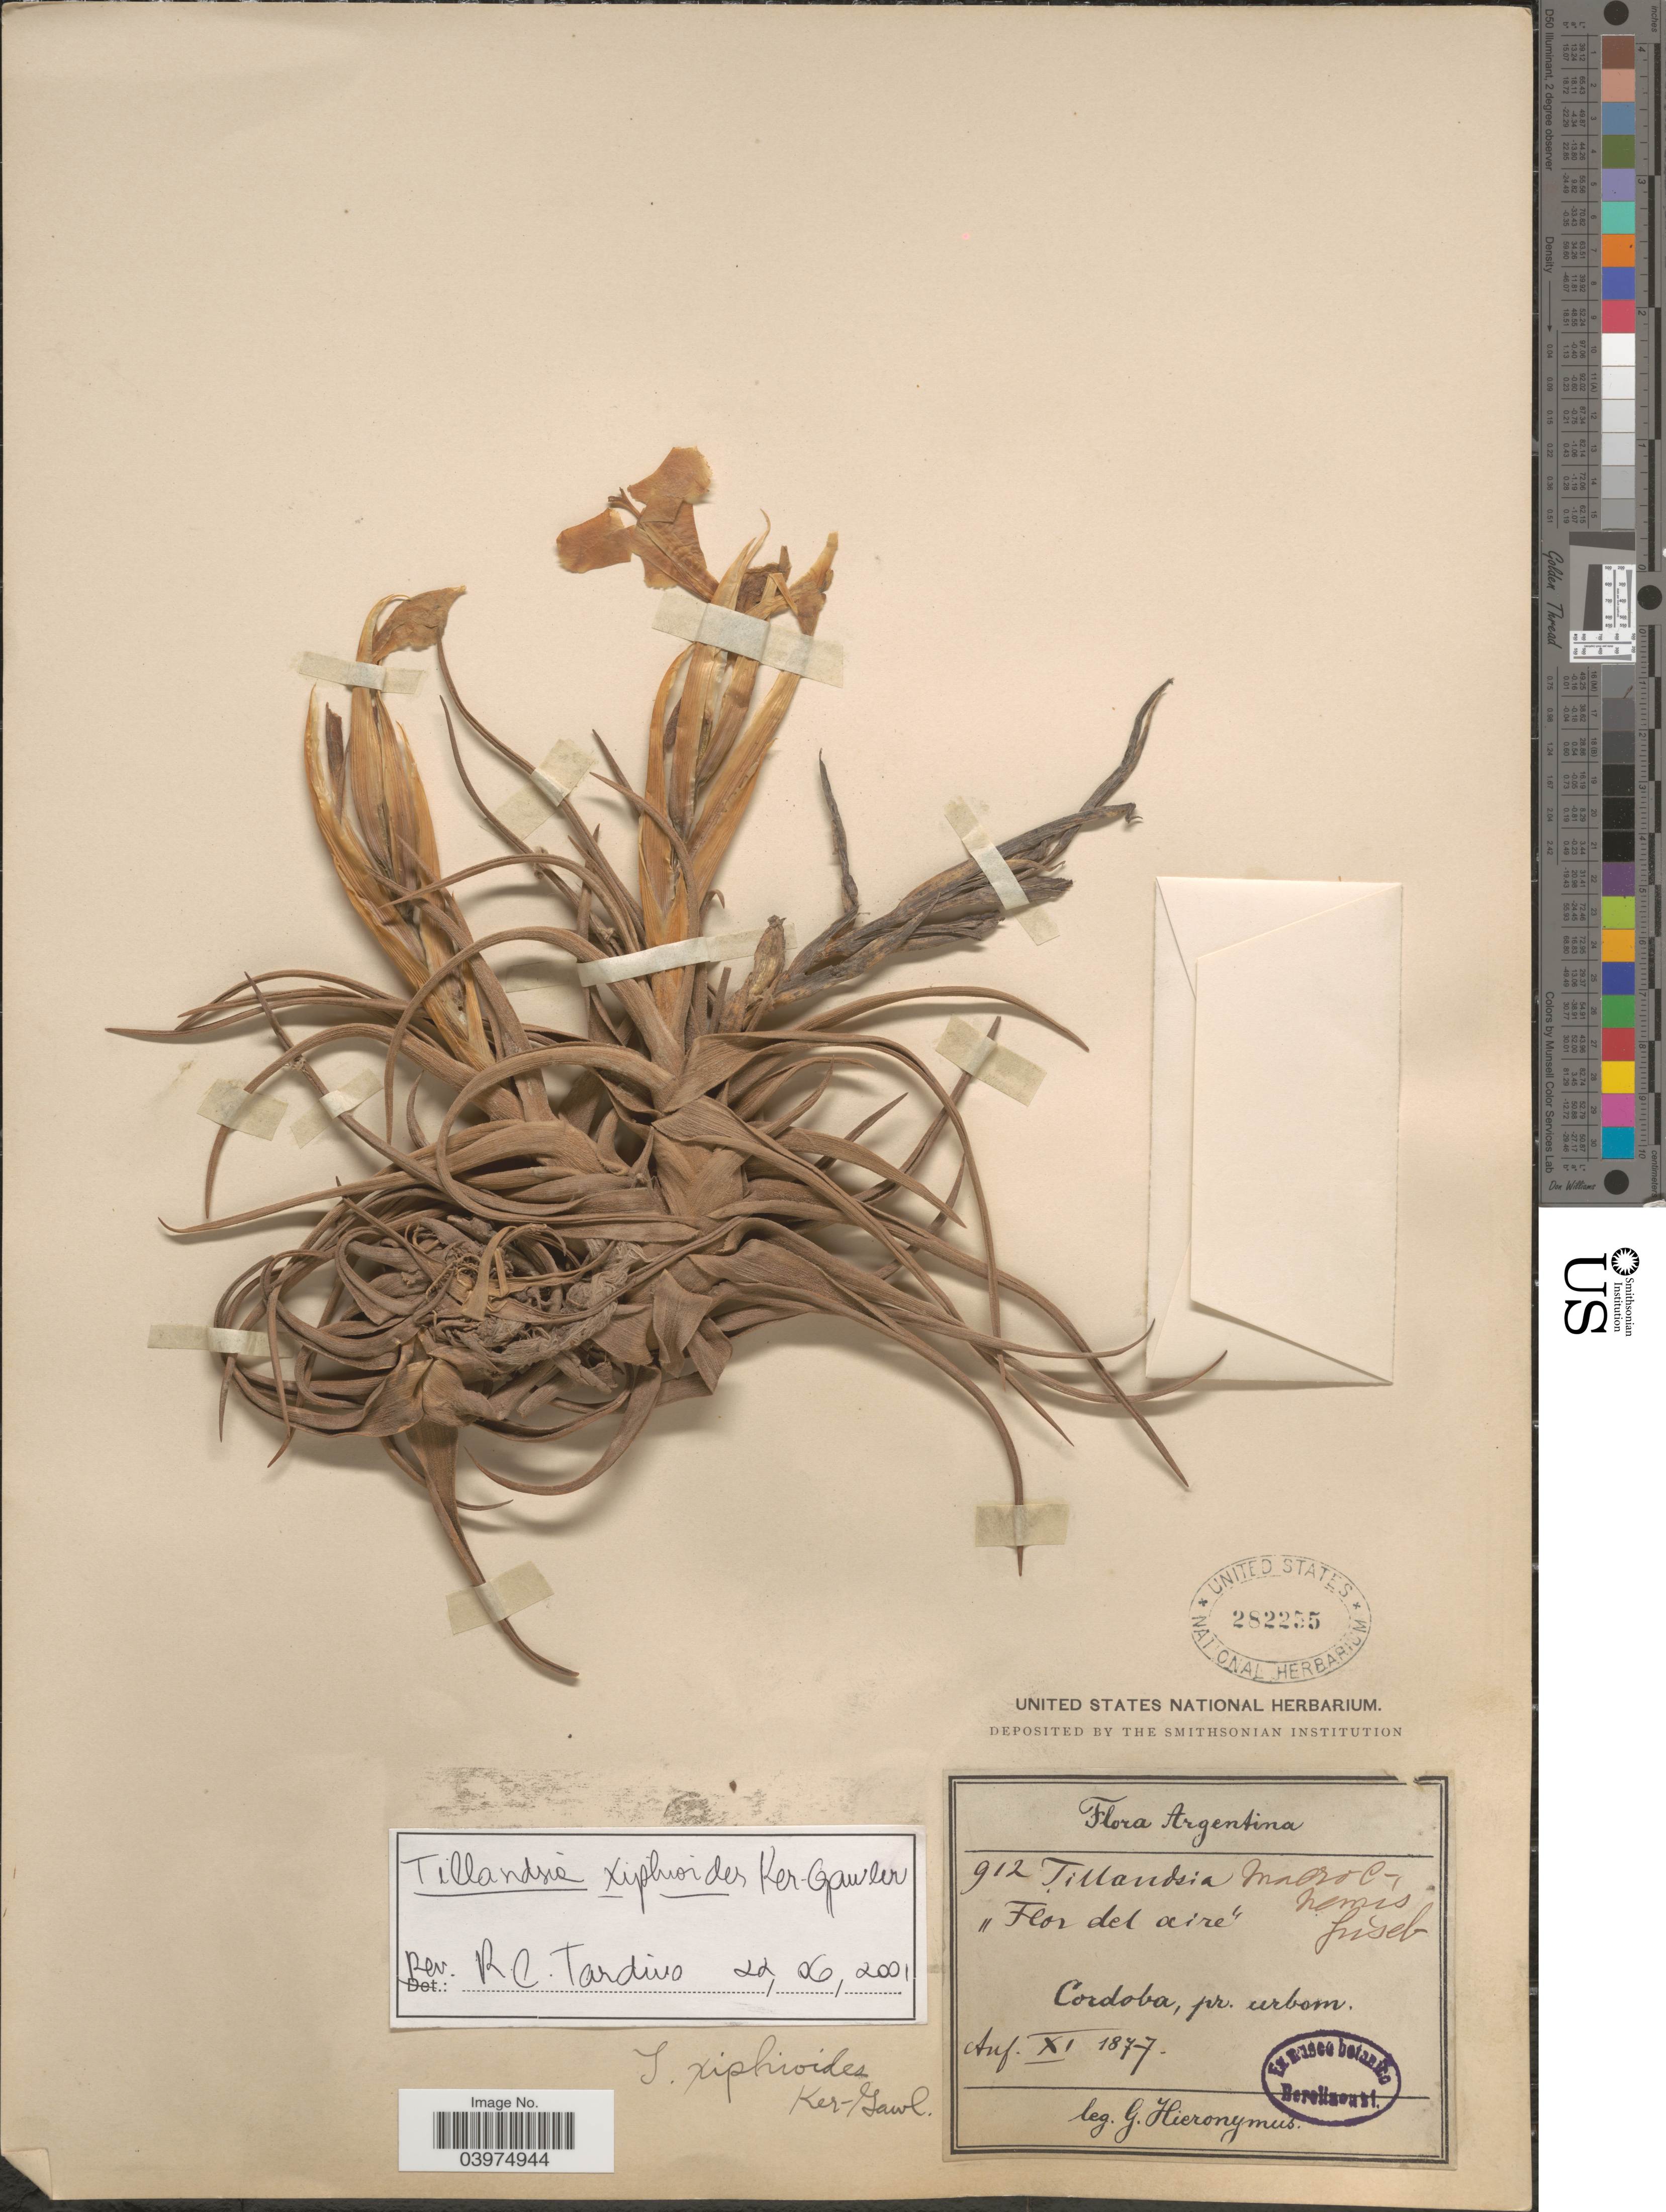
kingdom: Plantae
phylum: Tracheophyta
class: Liliopsida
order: Poales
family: Bromeliaceae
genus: Tillandsia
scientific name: Tillandsia xiphioides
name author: Ker Gawl.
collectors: G. H. Hieronymus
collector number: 912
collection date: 1877-11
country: Argentina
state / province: Cordoba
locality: Cordoba, pr. urbom.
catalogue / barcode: US 282255